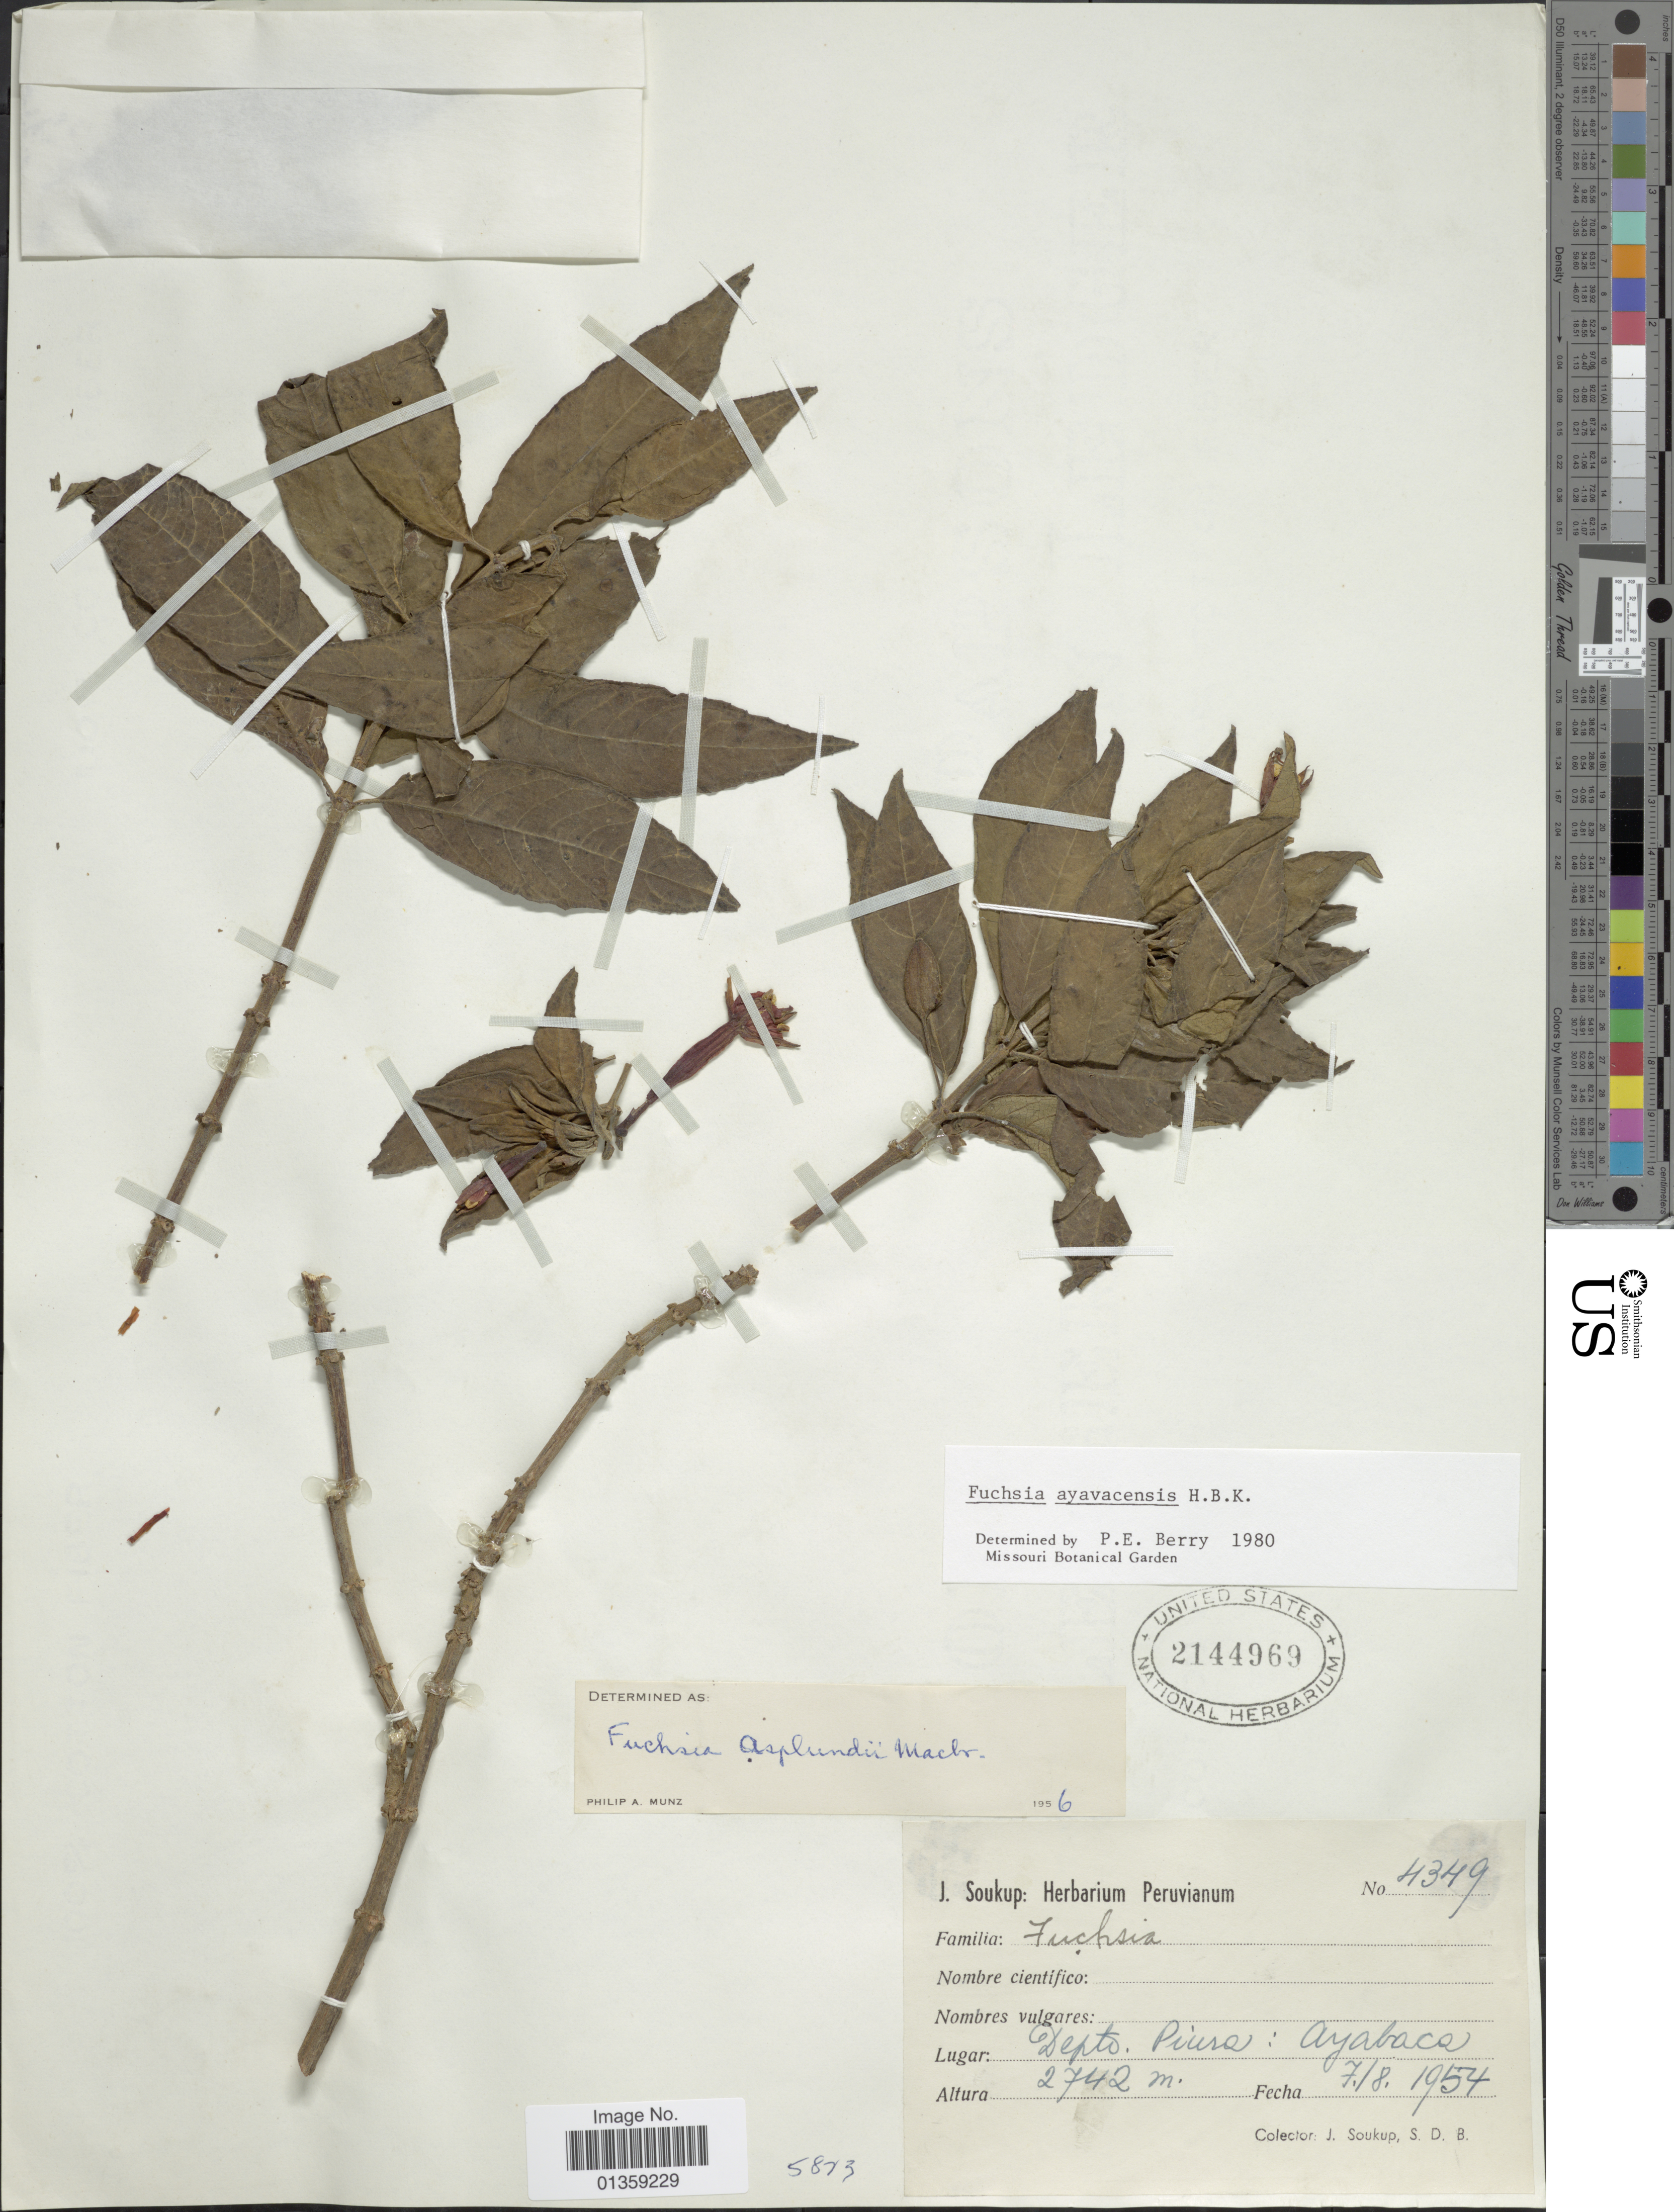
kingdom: Plantae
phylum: Tracheophyta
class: Magnoliopsida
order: Myrtales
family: Onagraceae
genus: Fuchsia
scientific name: Fuchsia ayavacensis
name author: Kunth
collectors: J. Soukop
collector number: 4349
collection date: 1954-08-07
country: Peru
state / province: Piura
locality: Ayabaca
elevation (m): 2742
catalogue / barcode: US 2144969